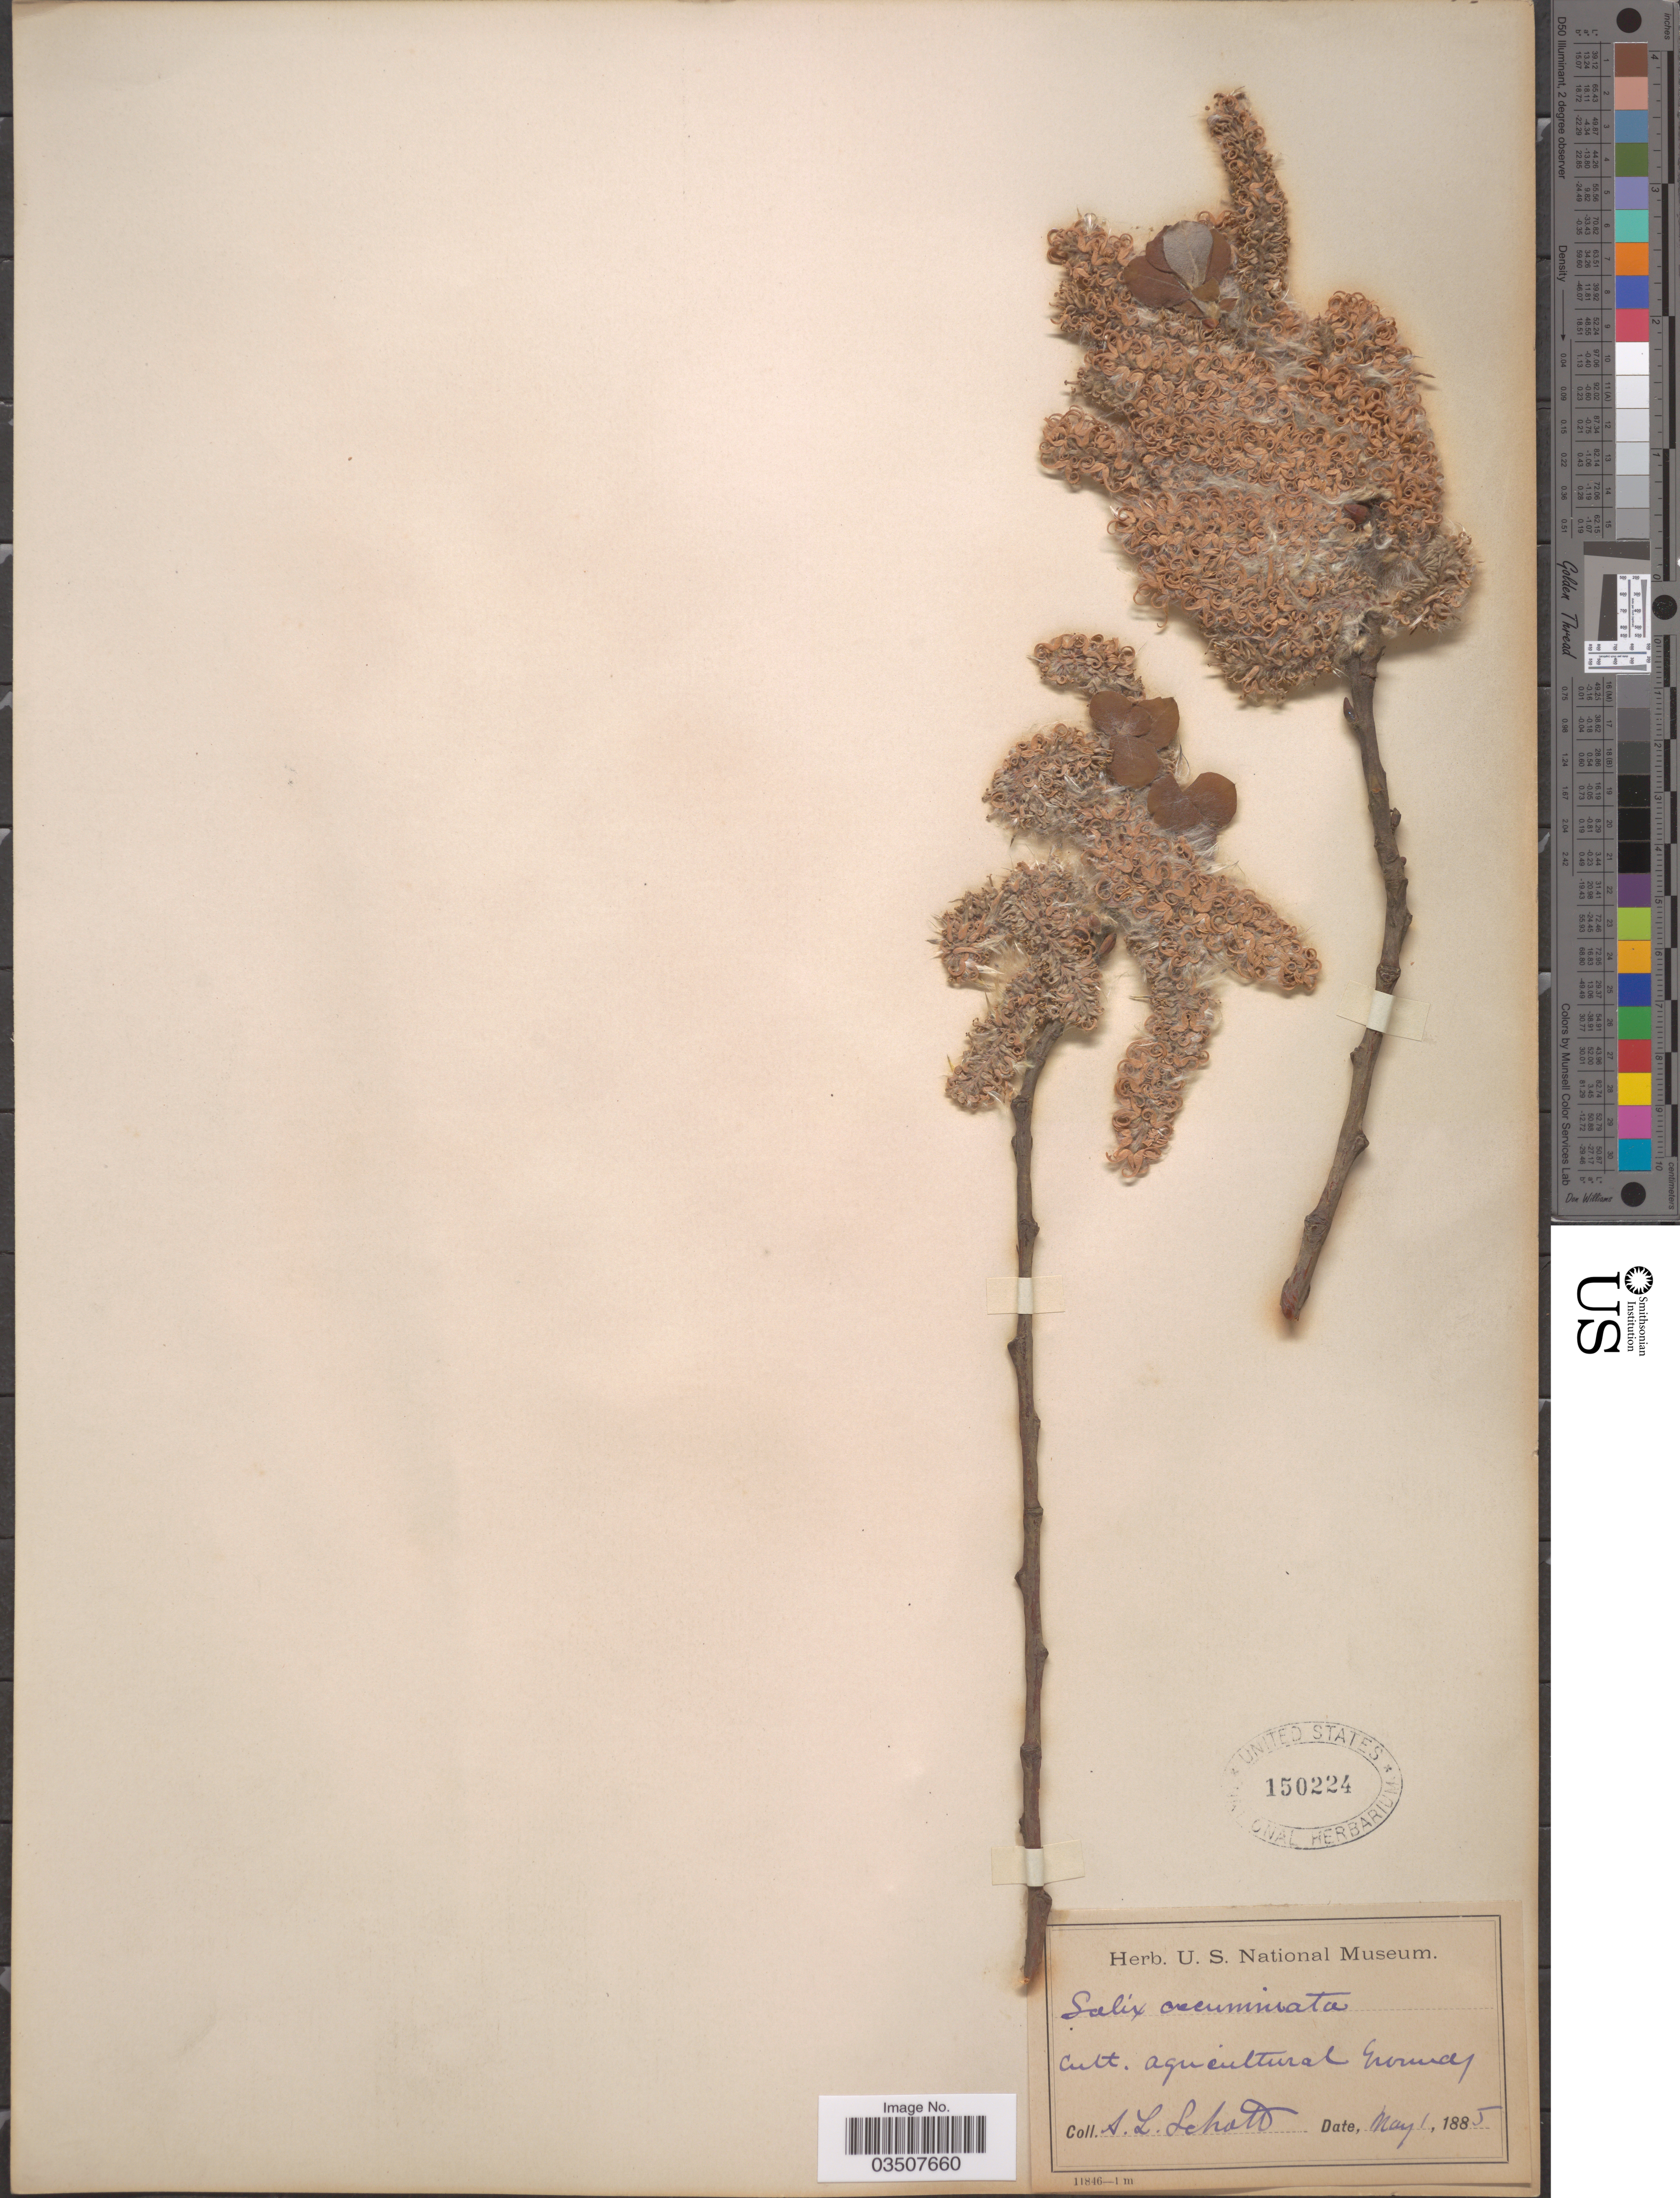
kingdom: Plantae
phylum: Tracheophyta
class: Magnoliopsida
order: Malpighiales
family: Salicaceae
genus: Salix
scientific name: Salix cardiophylla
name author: Trautv. & C.A. Mey.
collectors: A. L. Schott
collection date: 1885-05-01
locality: Cult. Agricultural Grounds.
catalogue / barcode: US 150224